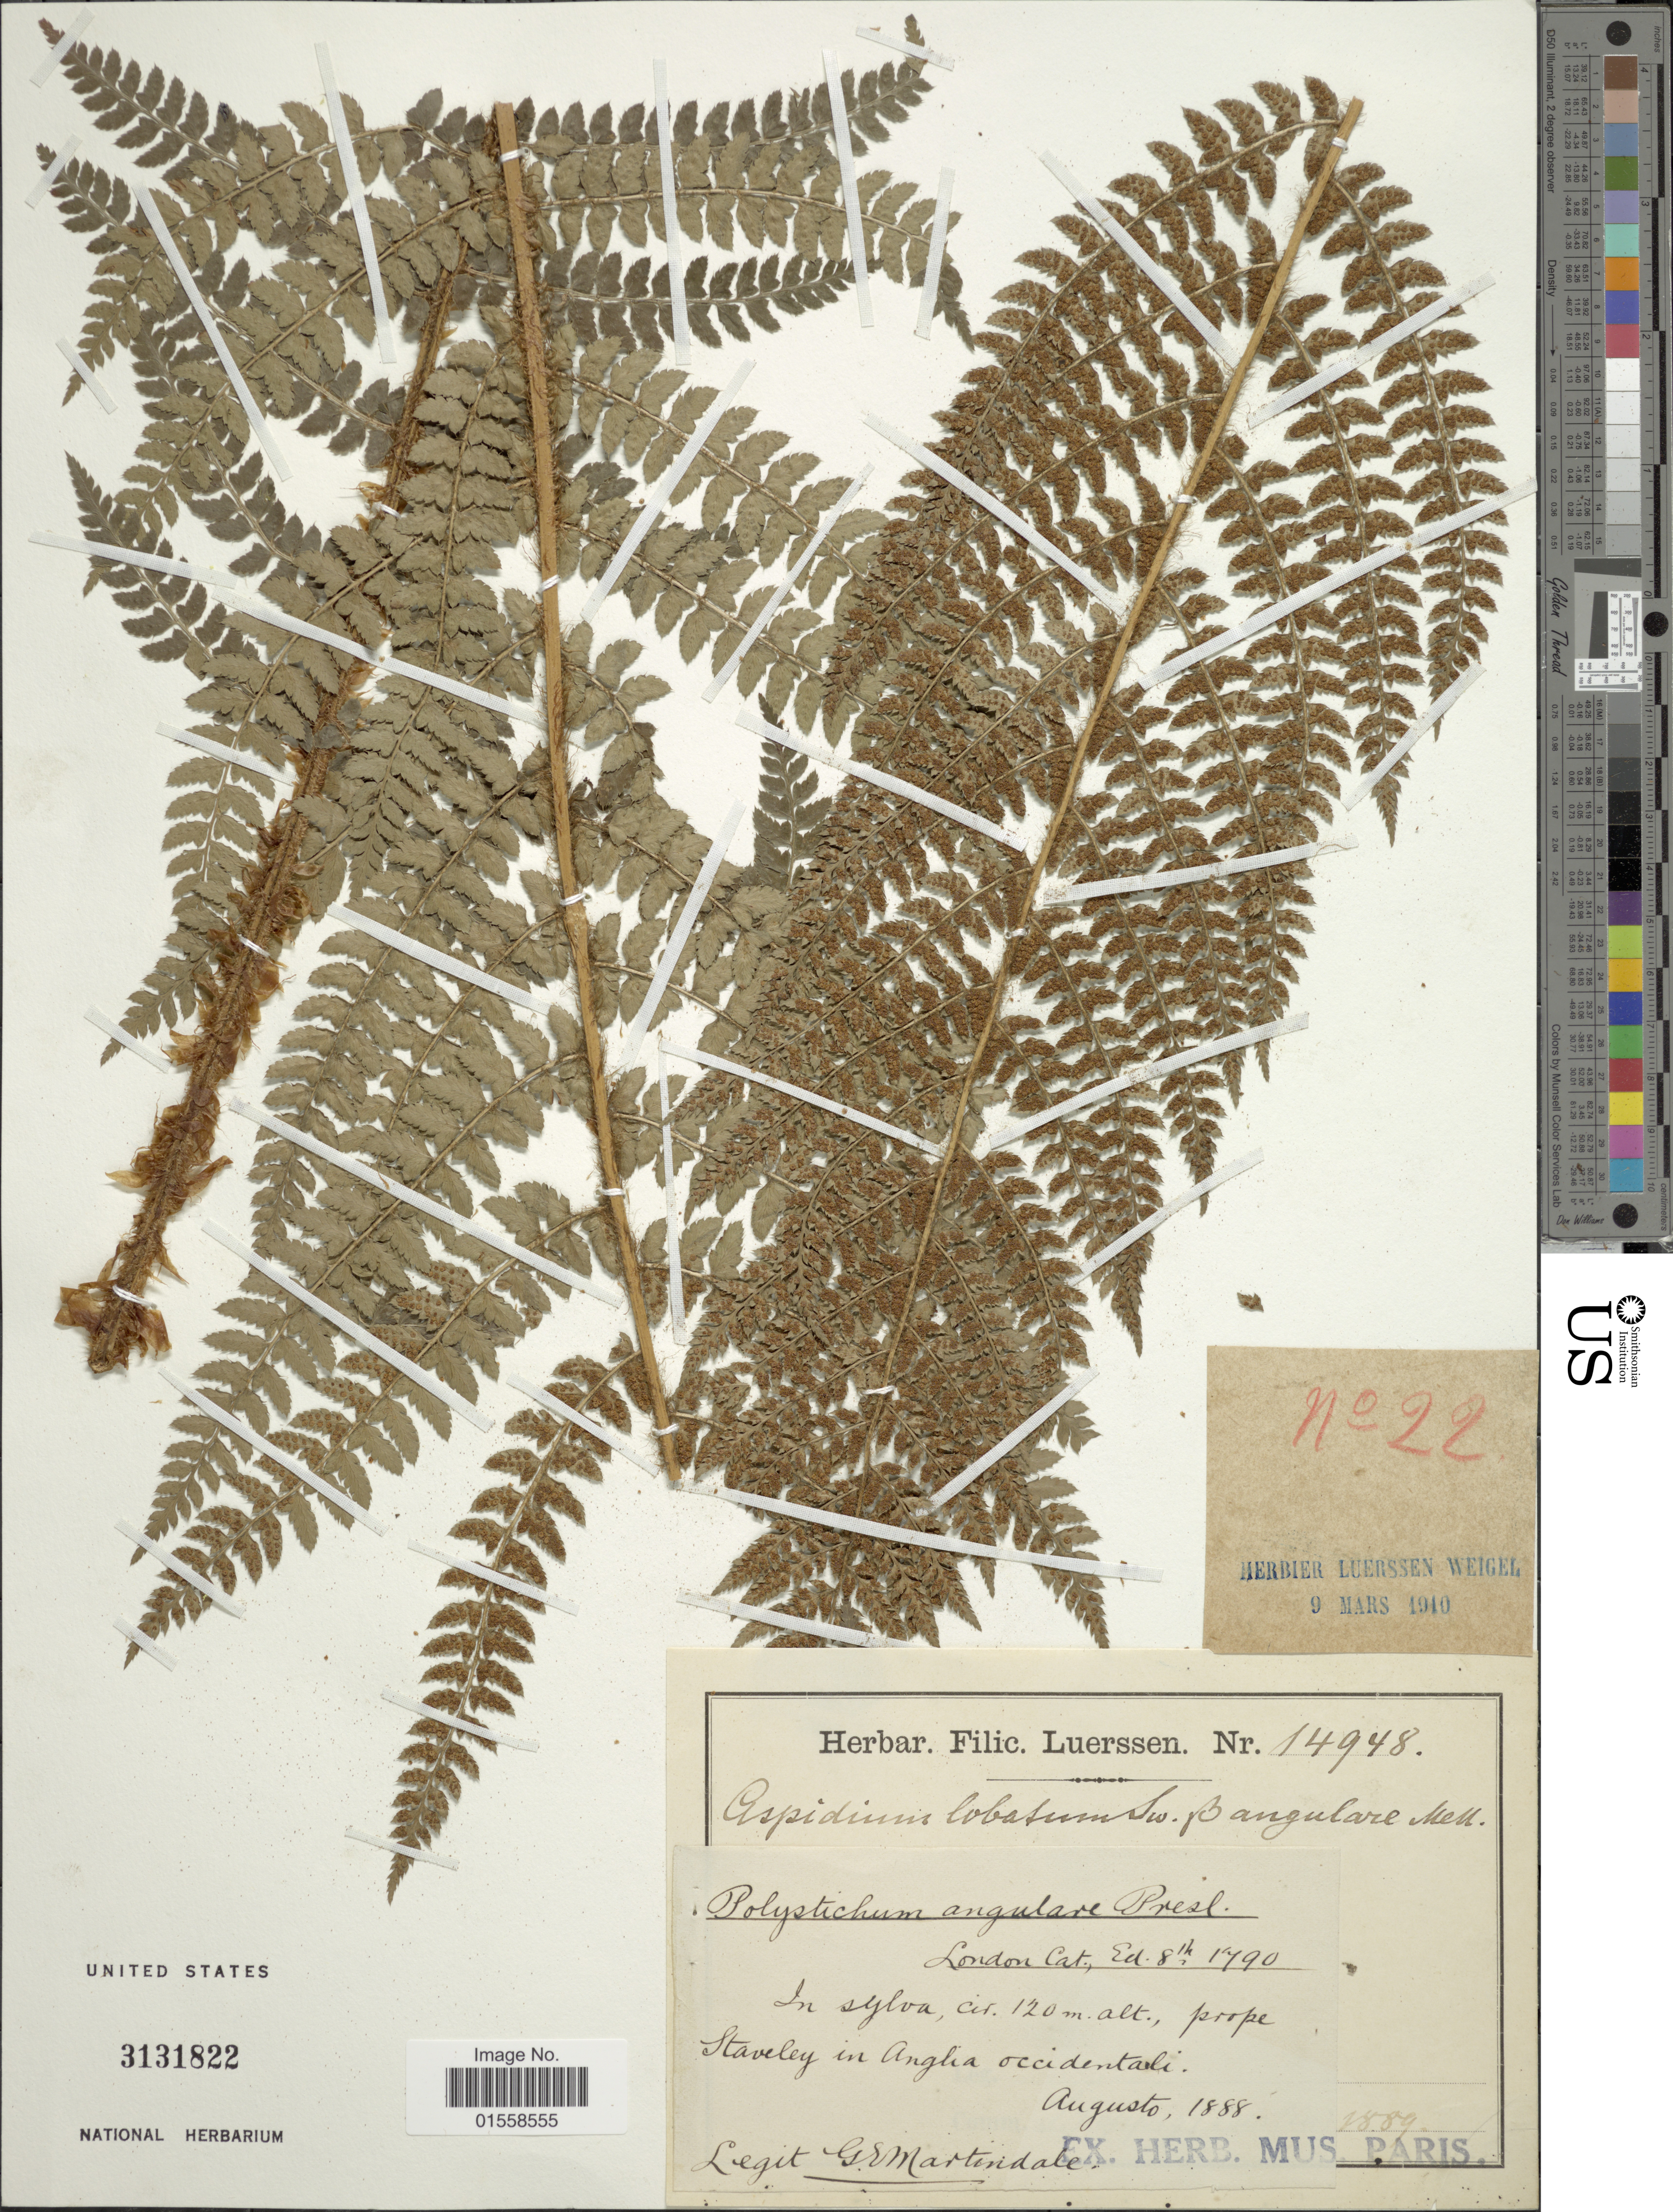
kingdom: Plantae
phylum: Tracheophyta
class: Polypodiopsida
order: Polypodiales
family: Dryopteridaceae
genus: Polystichum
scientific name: Polystichum aculeatum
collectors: G. Martindale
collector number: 14948*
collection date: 1888-08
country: United Kingdom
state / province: England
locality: Stavely in Anglia occidentali.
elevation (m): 120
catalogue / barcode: US 3131822